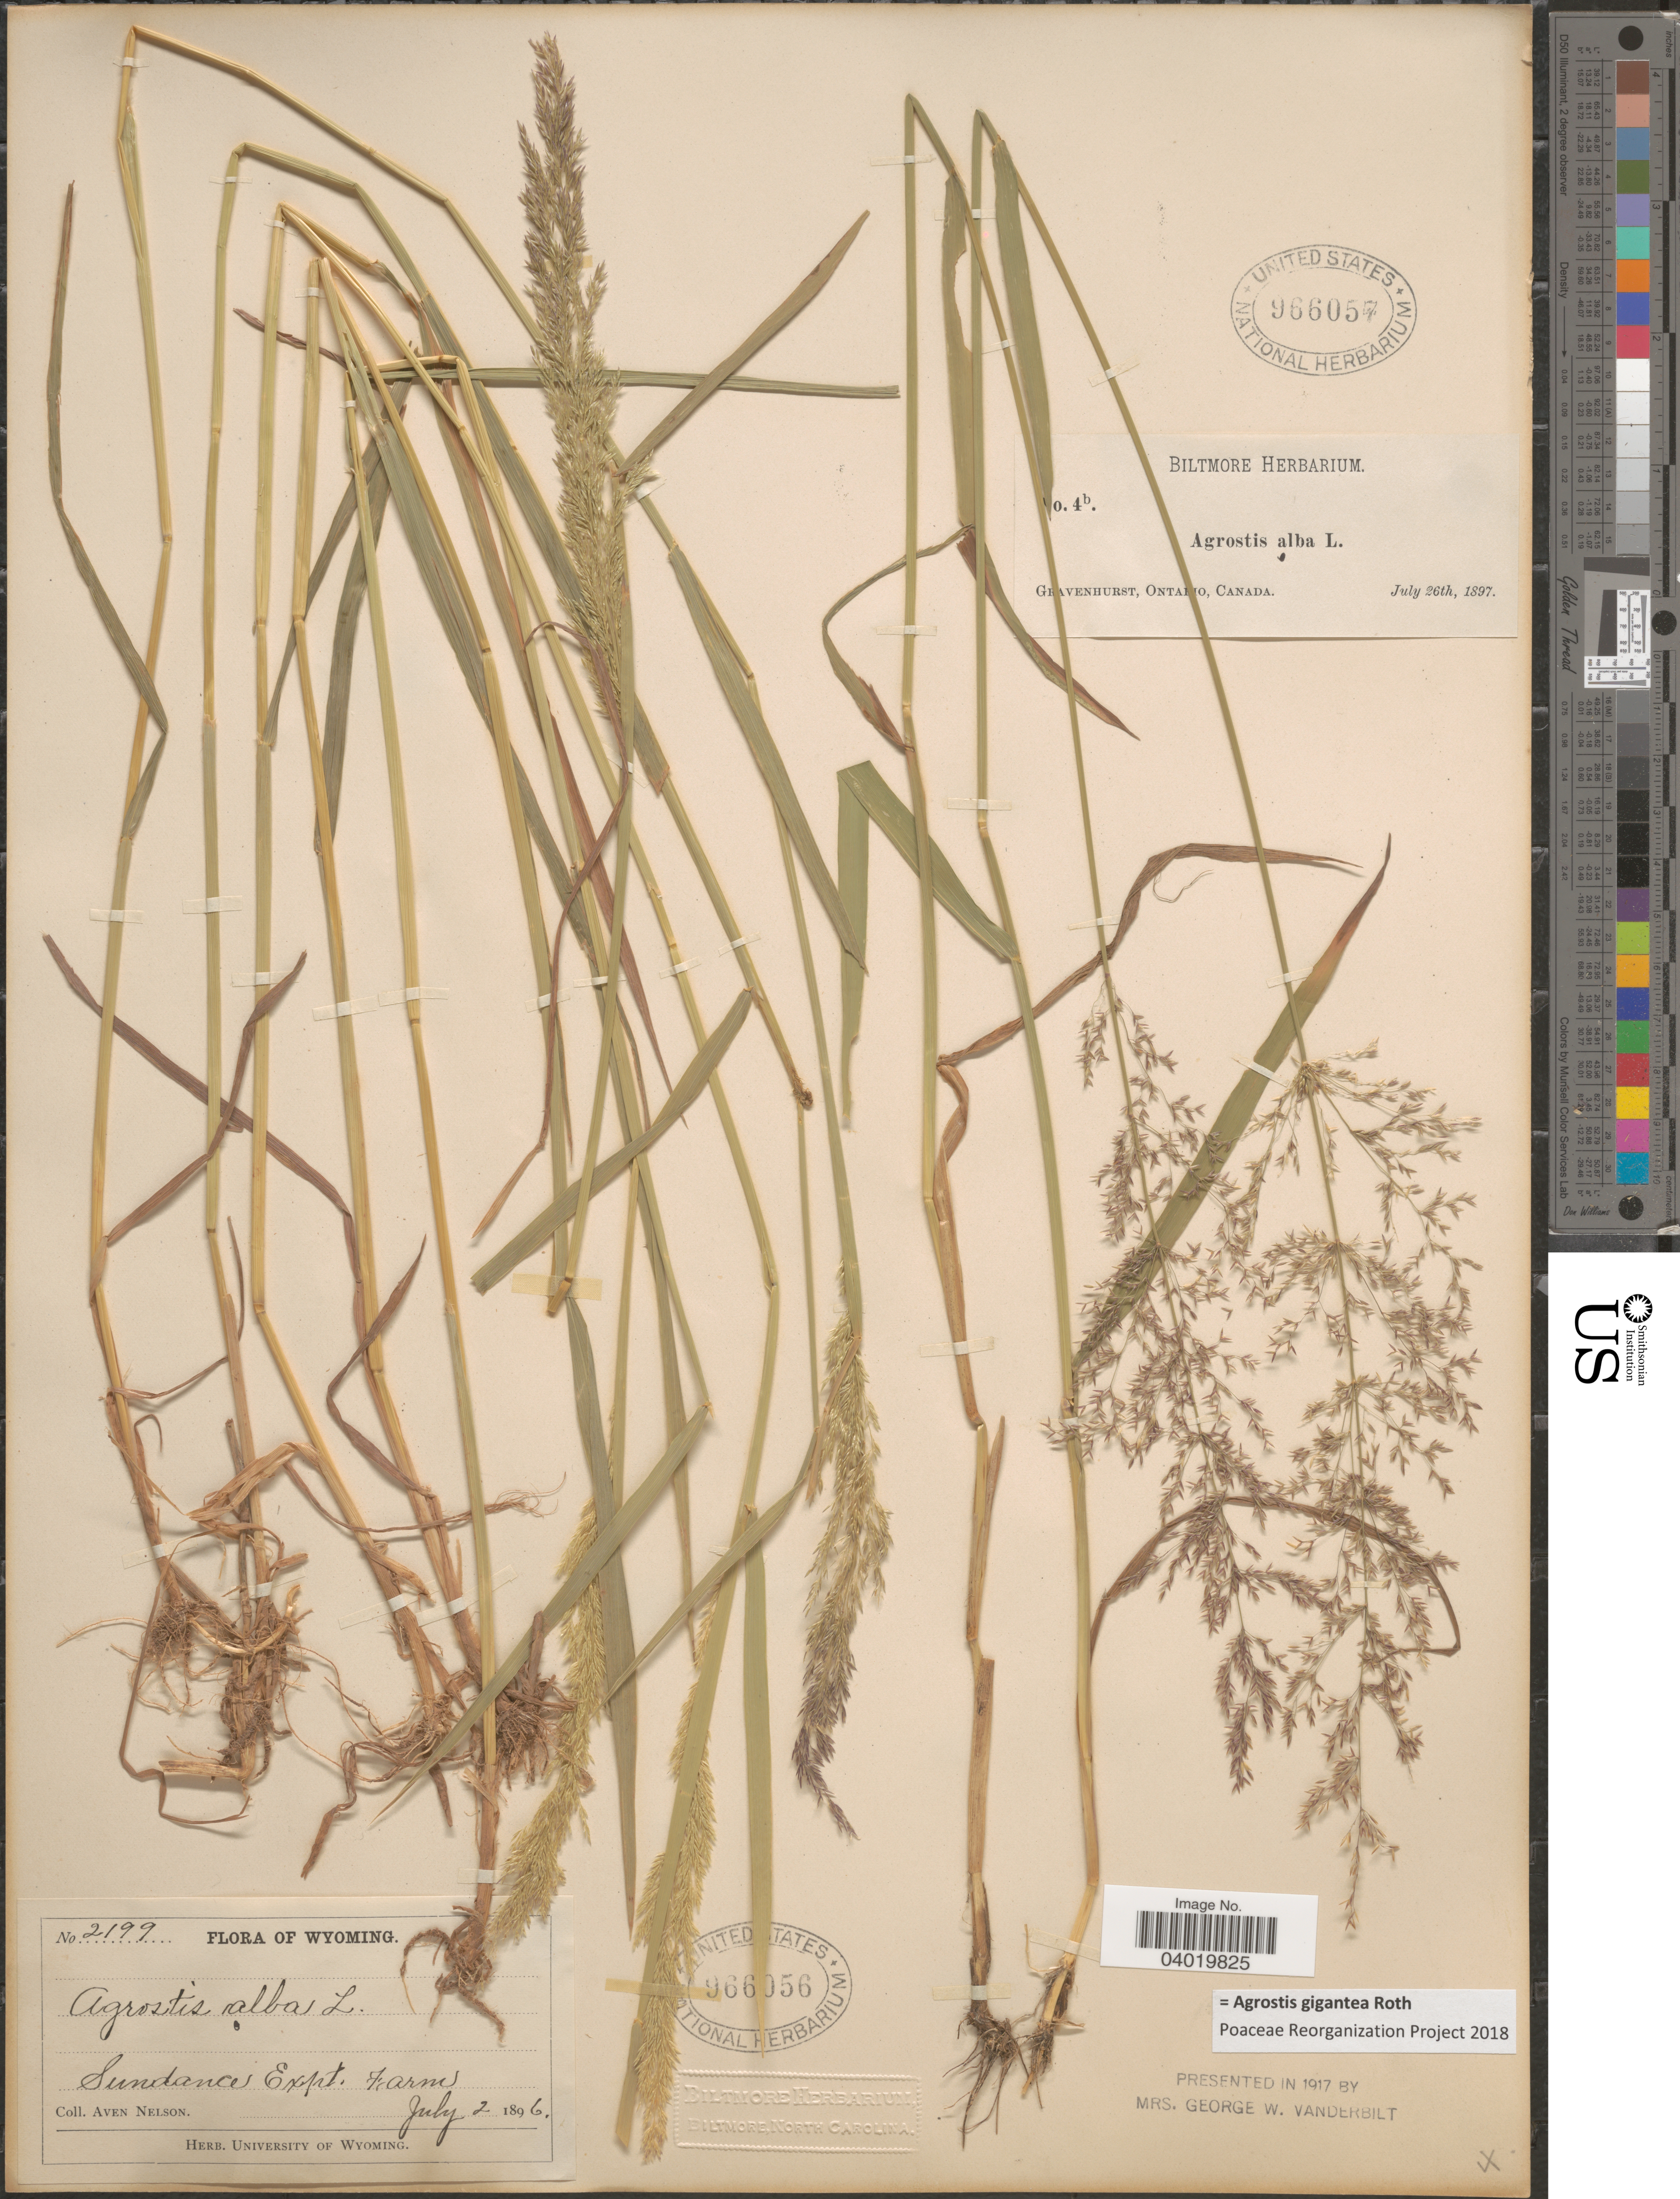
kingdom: Plantae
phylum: Tracheophyta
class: Liliopsida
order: Poales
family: Poaceae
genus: Agrostis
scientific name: Agrostis gigantea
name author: Roth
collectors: ex herb. Biltmore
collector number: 4b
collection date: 1897-07-26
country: Canada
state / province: Ontario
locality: Gravenhurst.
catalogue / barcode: US 966057-2